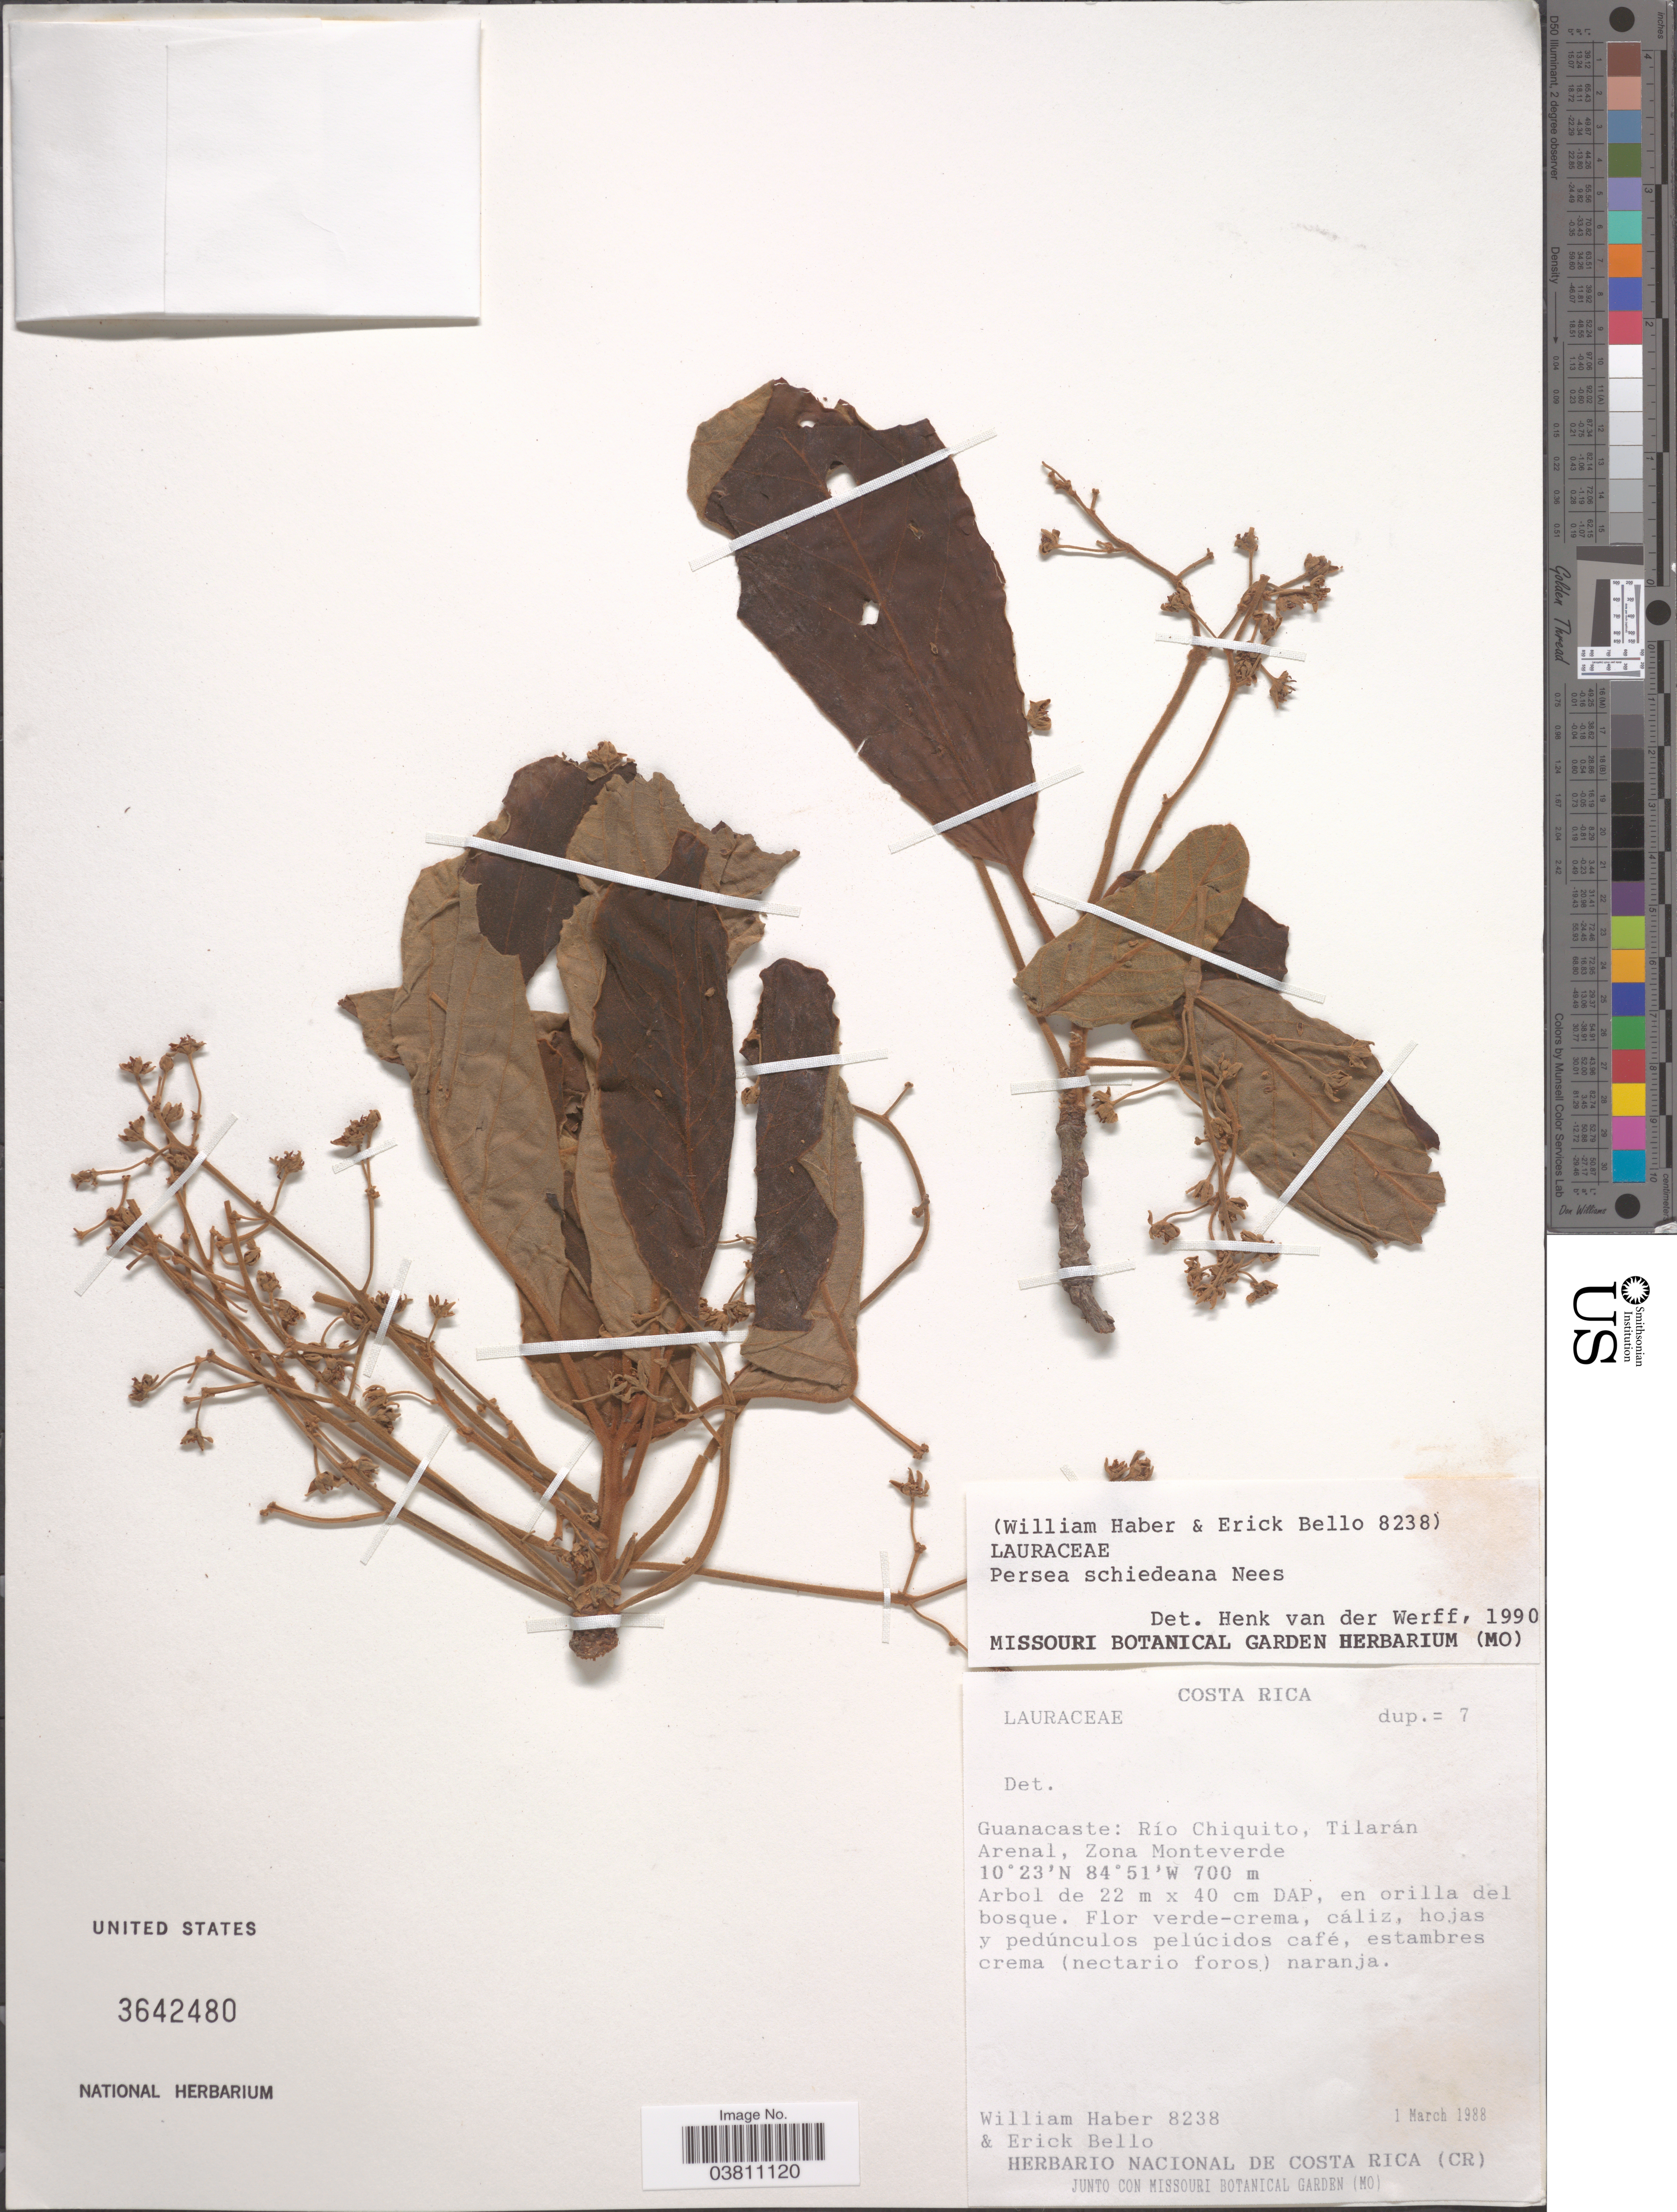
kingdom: Plantae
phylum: Tracheophyta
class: Magnoliopsida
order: Laurales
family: Lauraceae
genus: Persea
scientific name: Persea schiediana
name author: Nees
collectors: W. Haber & E. Bello C.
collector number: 8238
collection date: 1988-03-01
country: Costa Rica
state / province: Guanacaste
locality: Río Chiquito, Tilarán Arenal, Zona Monteverde.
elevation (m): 700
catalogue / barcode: US 3642480